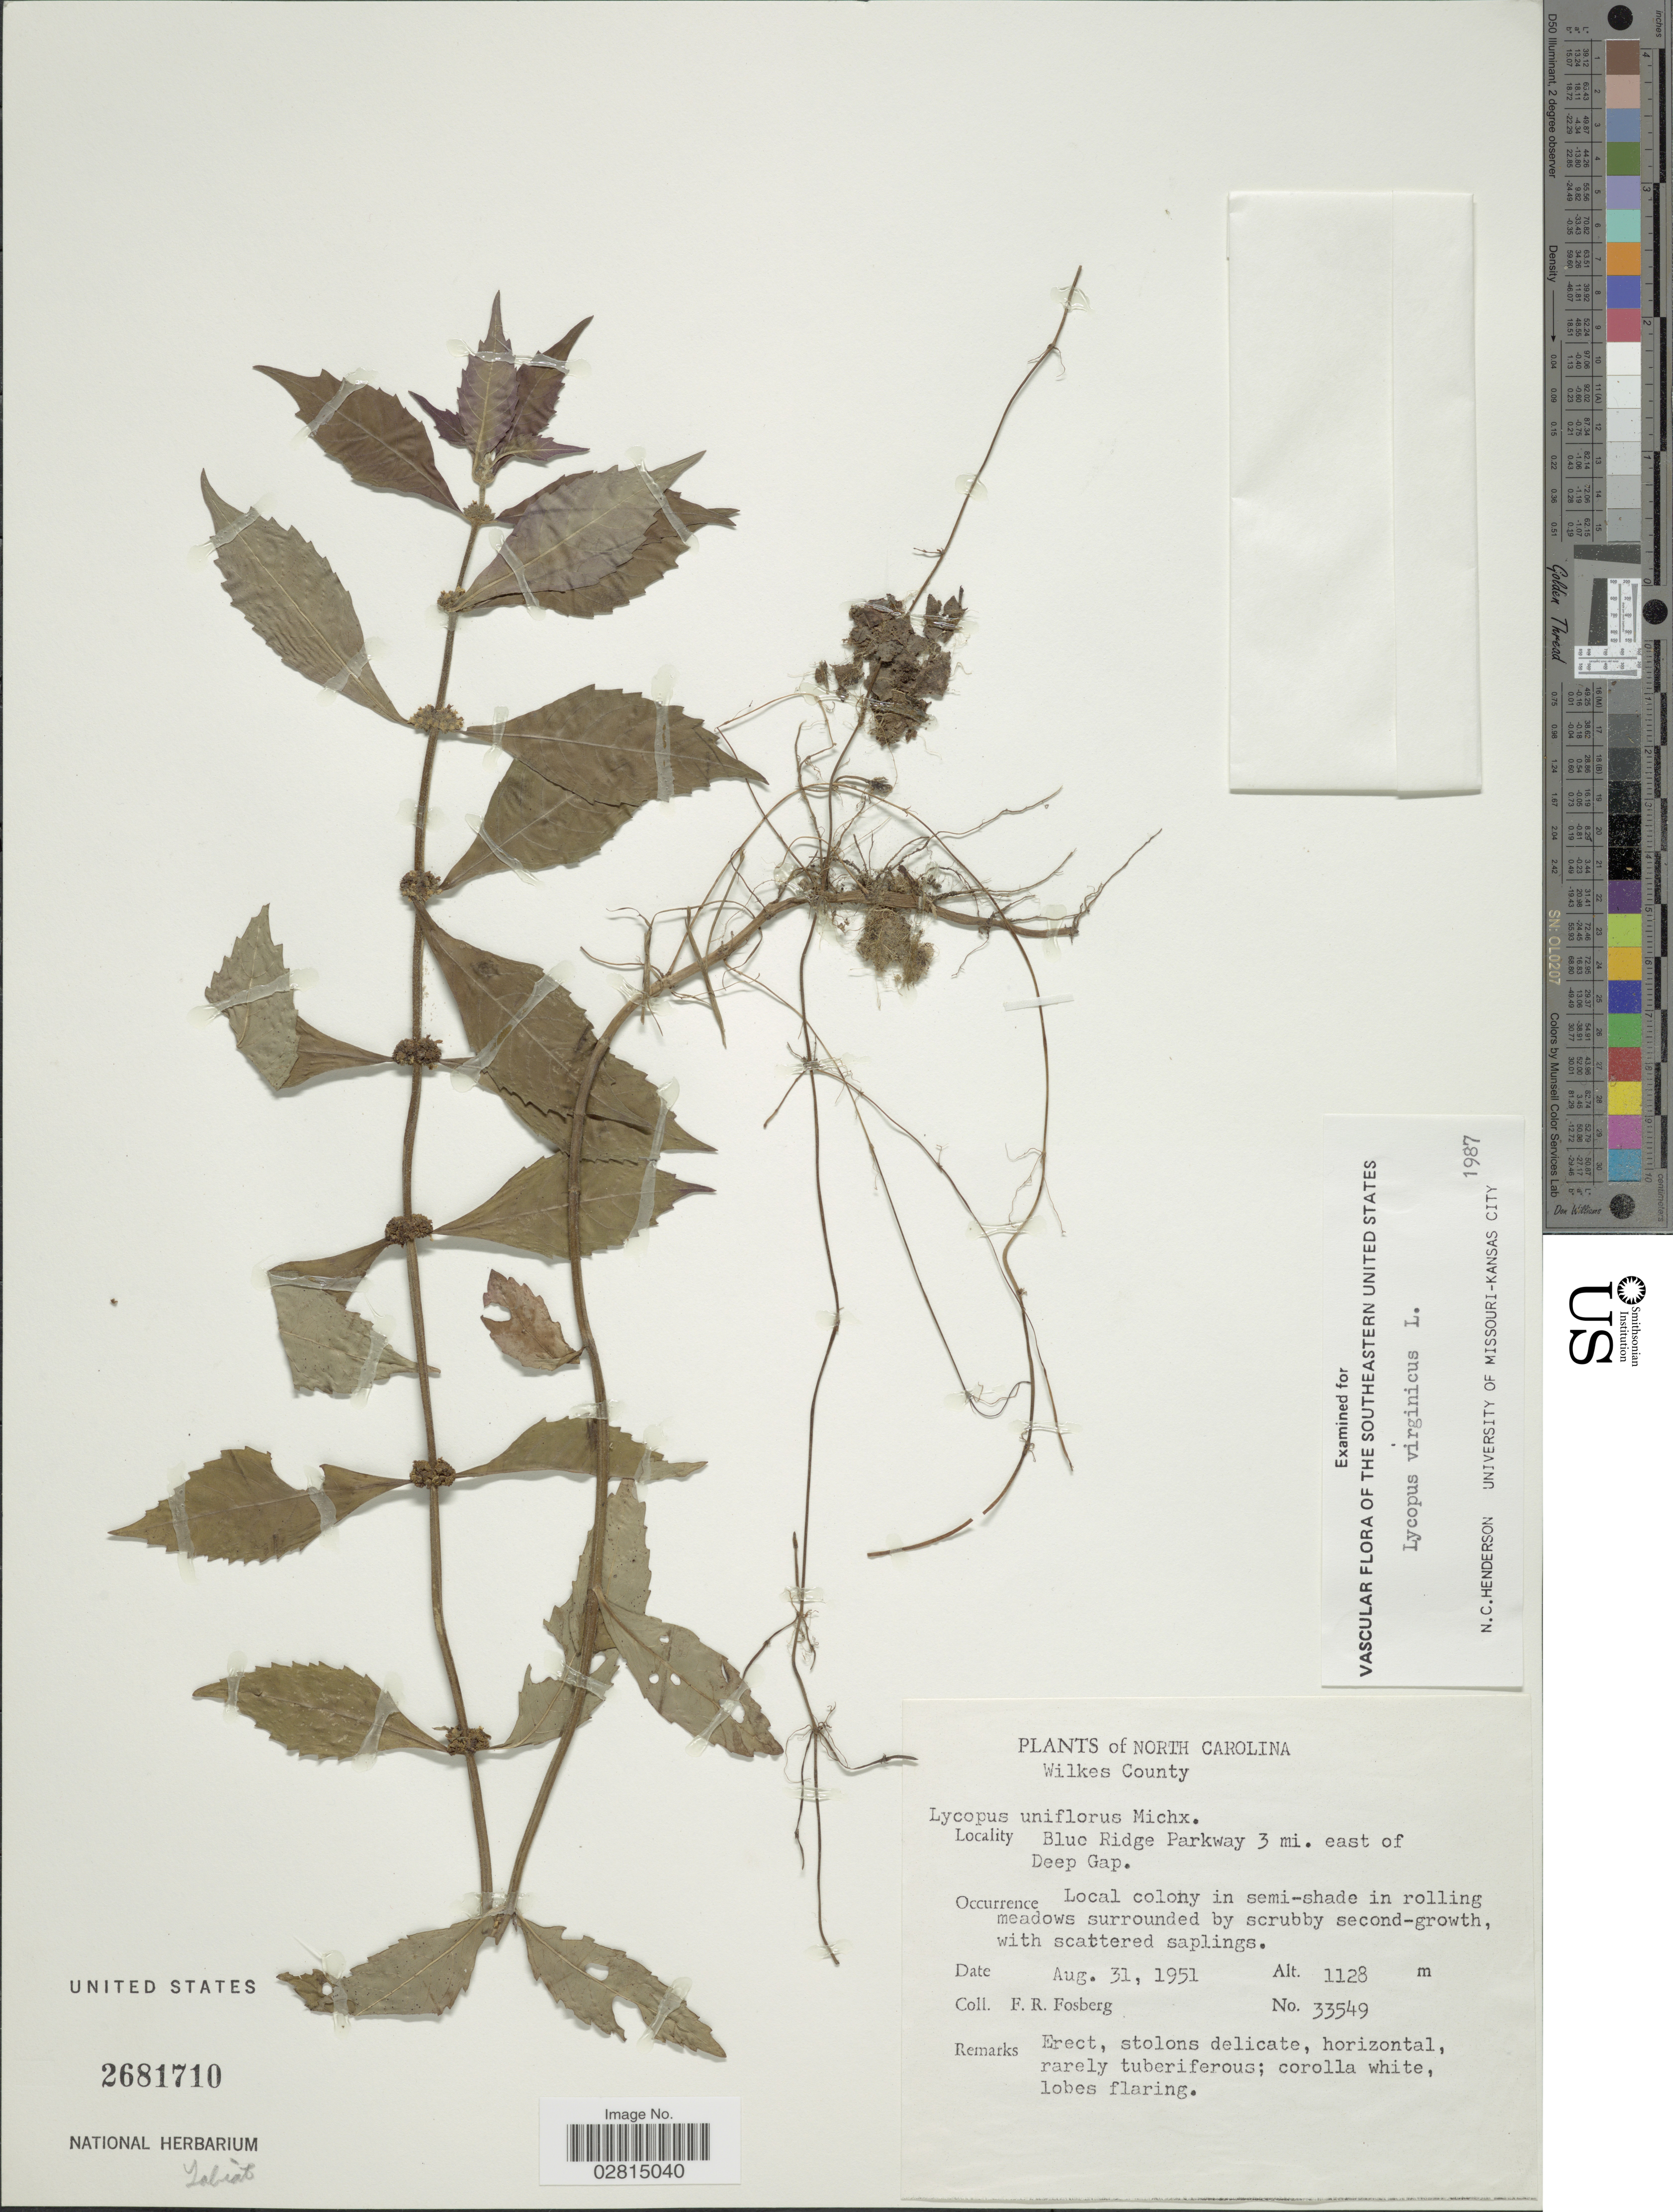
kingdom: Plantae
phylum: Tracheophyta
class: Magnoliopsida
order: Lamiales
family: Lamiaceae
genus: Lycopus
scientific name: Lycopus virginicus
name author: L.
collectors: F. R. Fosberg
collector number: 33549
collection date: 1951-08-31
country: United States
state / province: North Carolina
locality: Wilkes County, Blue Ridge Parkway 3 mi. east of Deep Gap.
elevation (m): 1128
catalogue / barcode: US 2681710